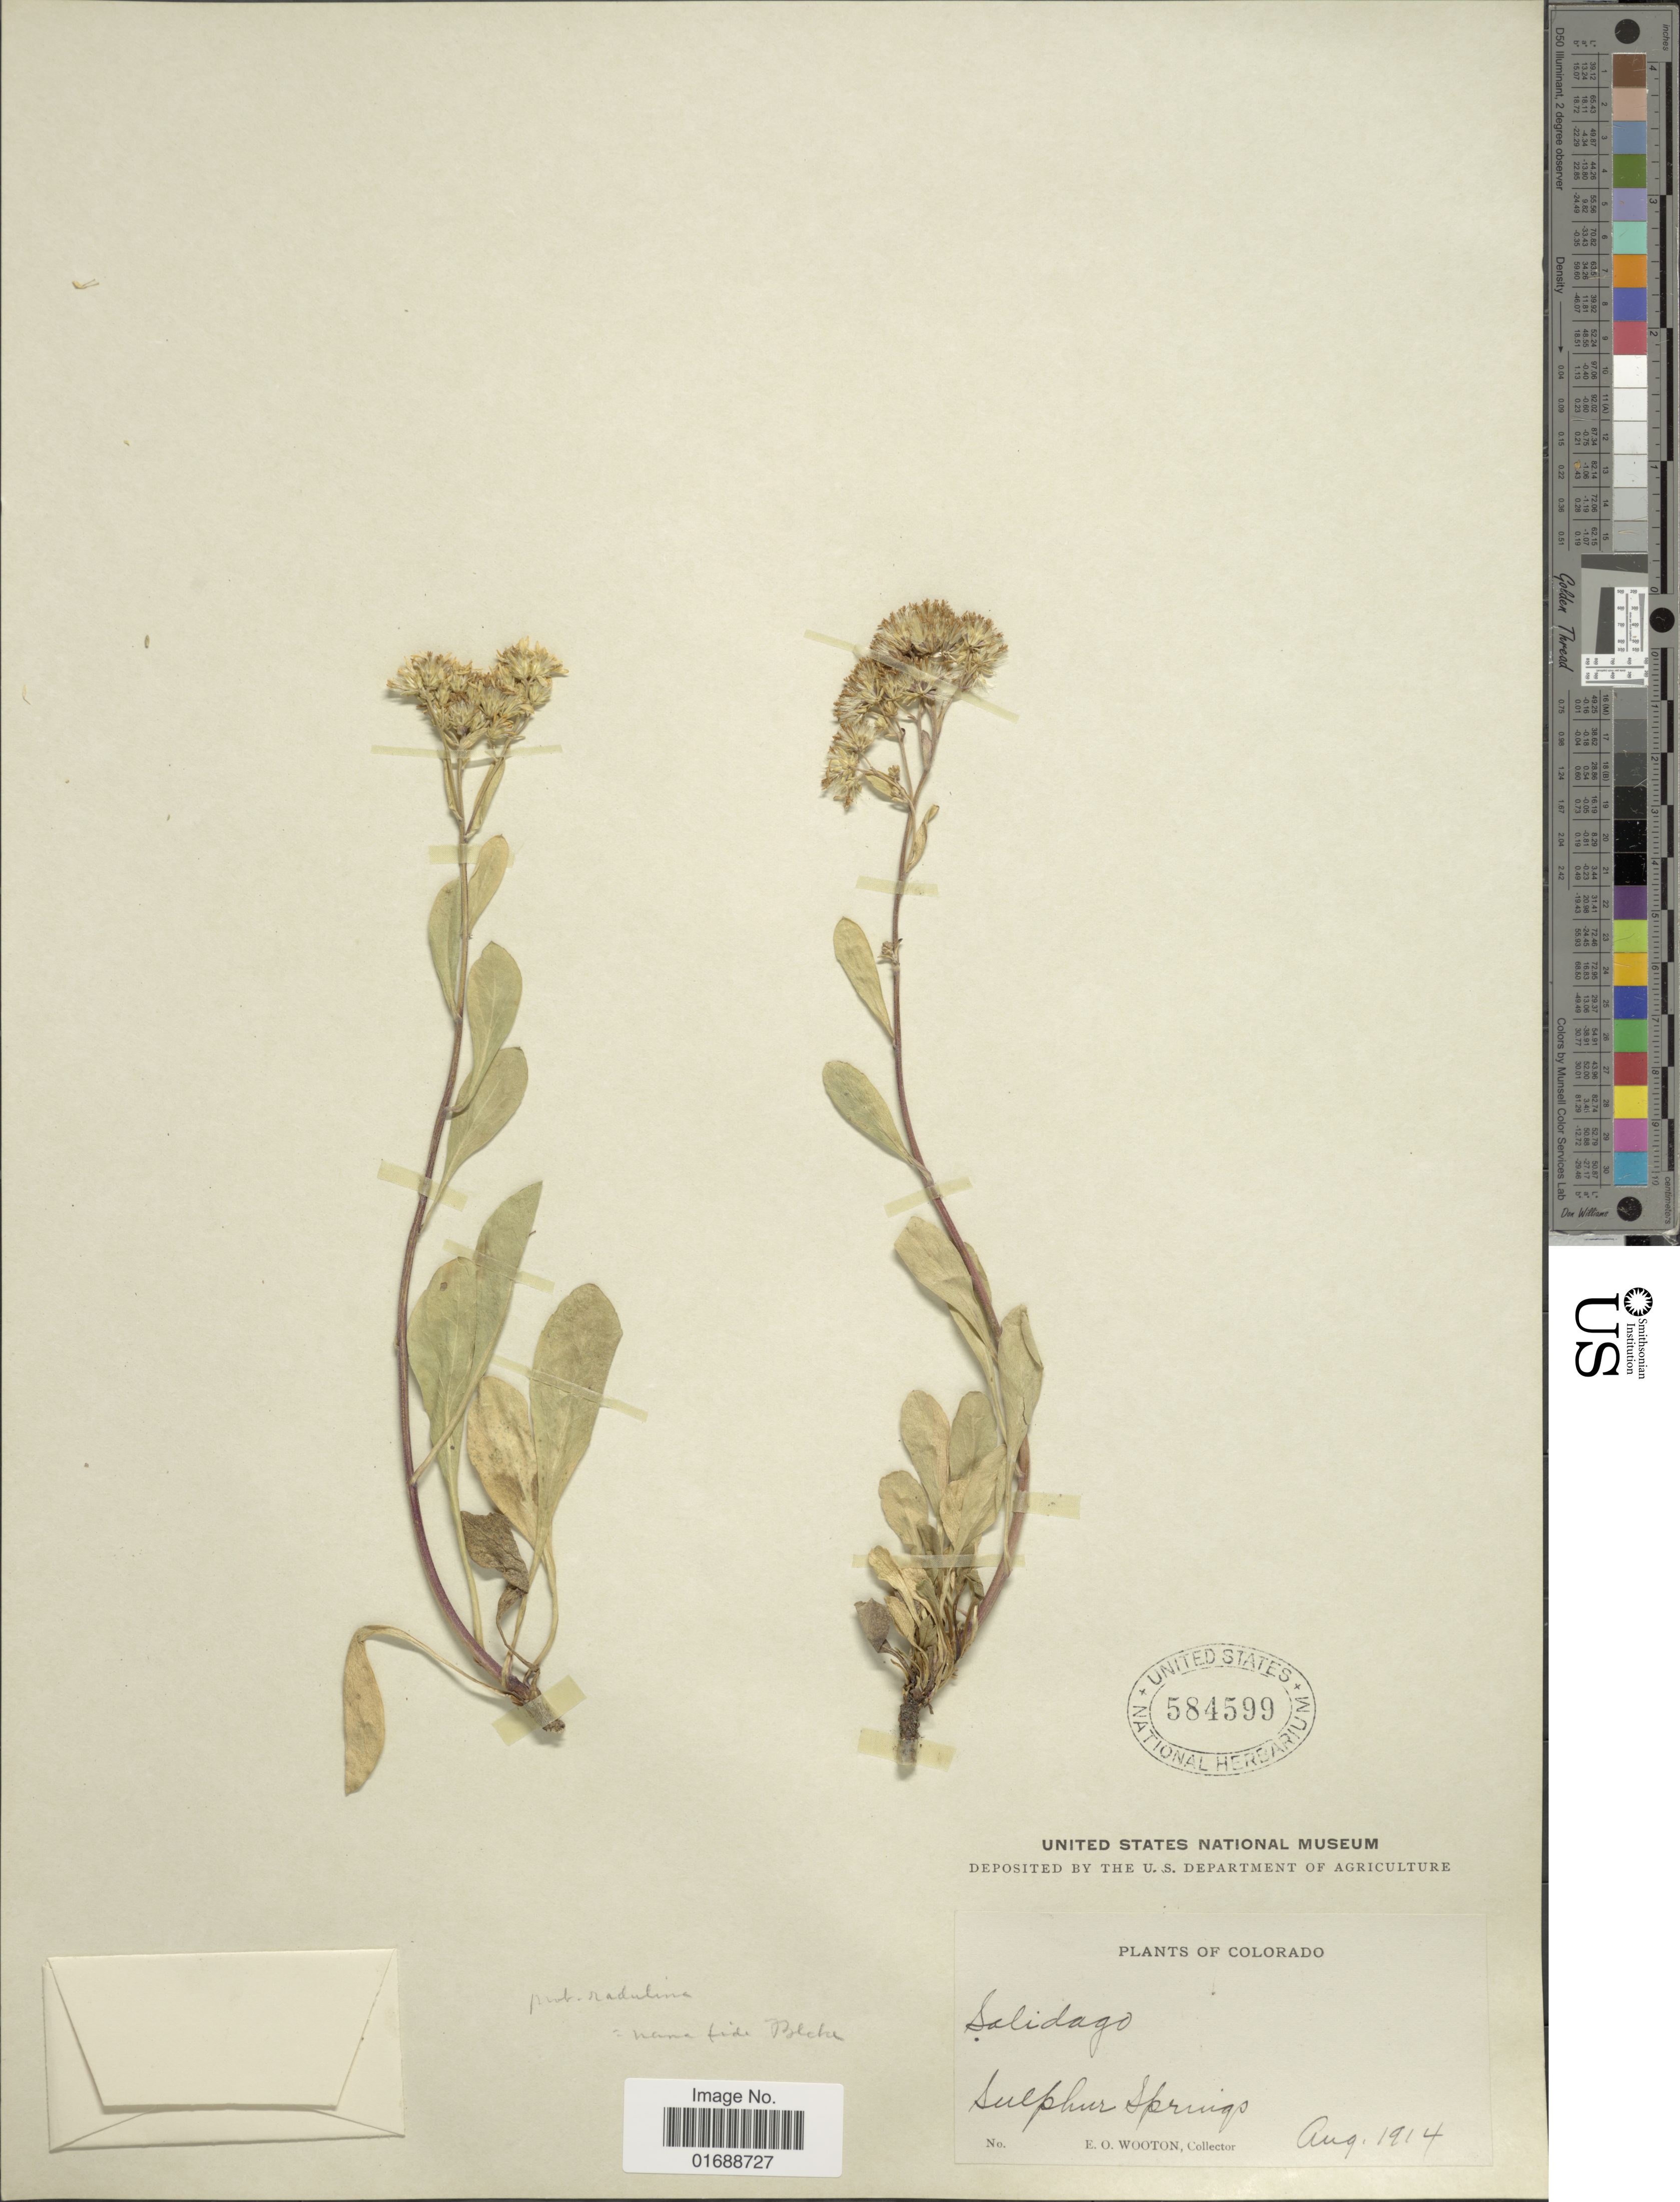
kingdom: Plantae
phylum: Tracheophyta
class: Magnoliopsida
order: Asterales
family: Asteraceae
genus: Solidago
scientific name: Solidago nana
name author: Nutt.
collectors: E. O. Wooton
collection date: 1914-08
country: United States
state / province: Colorado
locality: Sulphur Springs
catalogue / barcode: US 584599